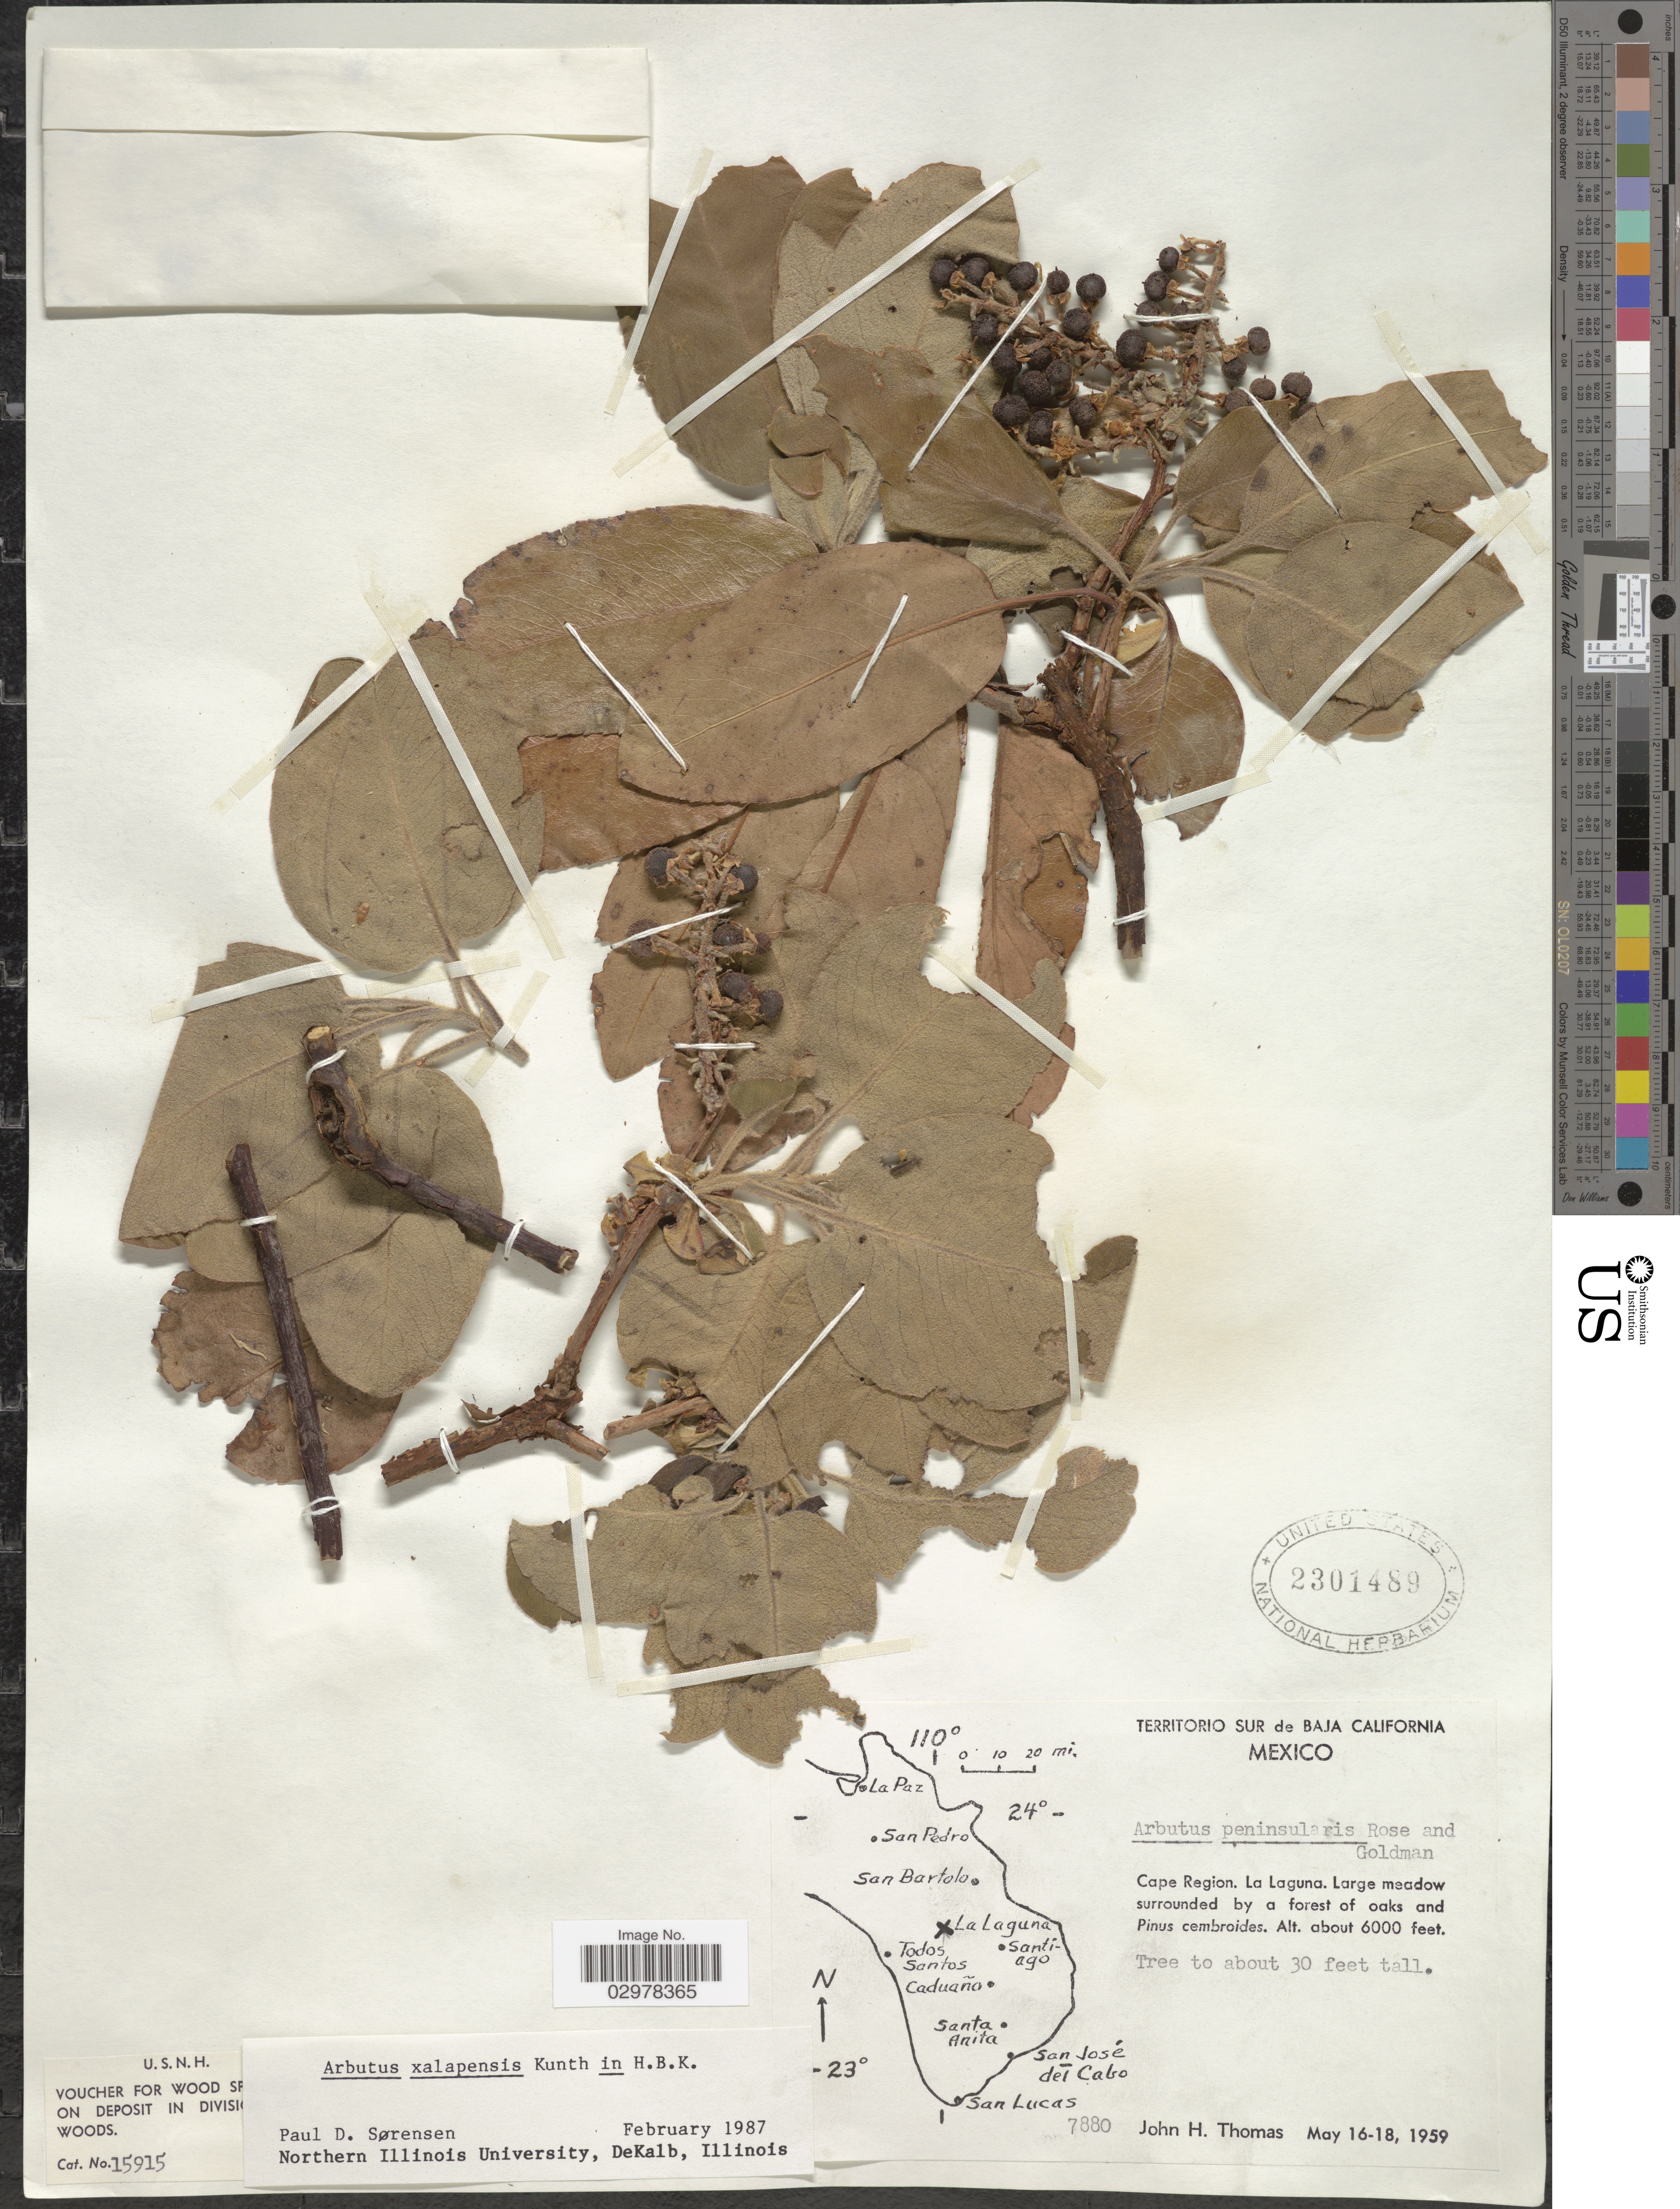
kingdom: Plantae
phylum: Tracheophyta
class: Magnoliopsida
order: Ericales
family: Ericaceae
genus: Arbutus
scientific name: Arbutus xalapensis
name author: Kunth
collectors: J. H. Thomas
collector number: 7880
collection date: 1959-05-16/1959-05-18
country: Mexico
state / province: Baja California Sur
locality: Territorio Sur de Baja California, Cape Region, La Laguna.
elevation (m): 1829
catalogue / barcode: US 2301489